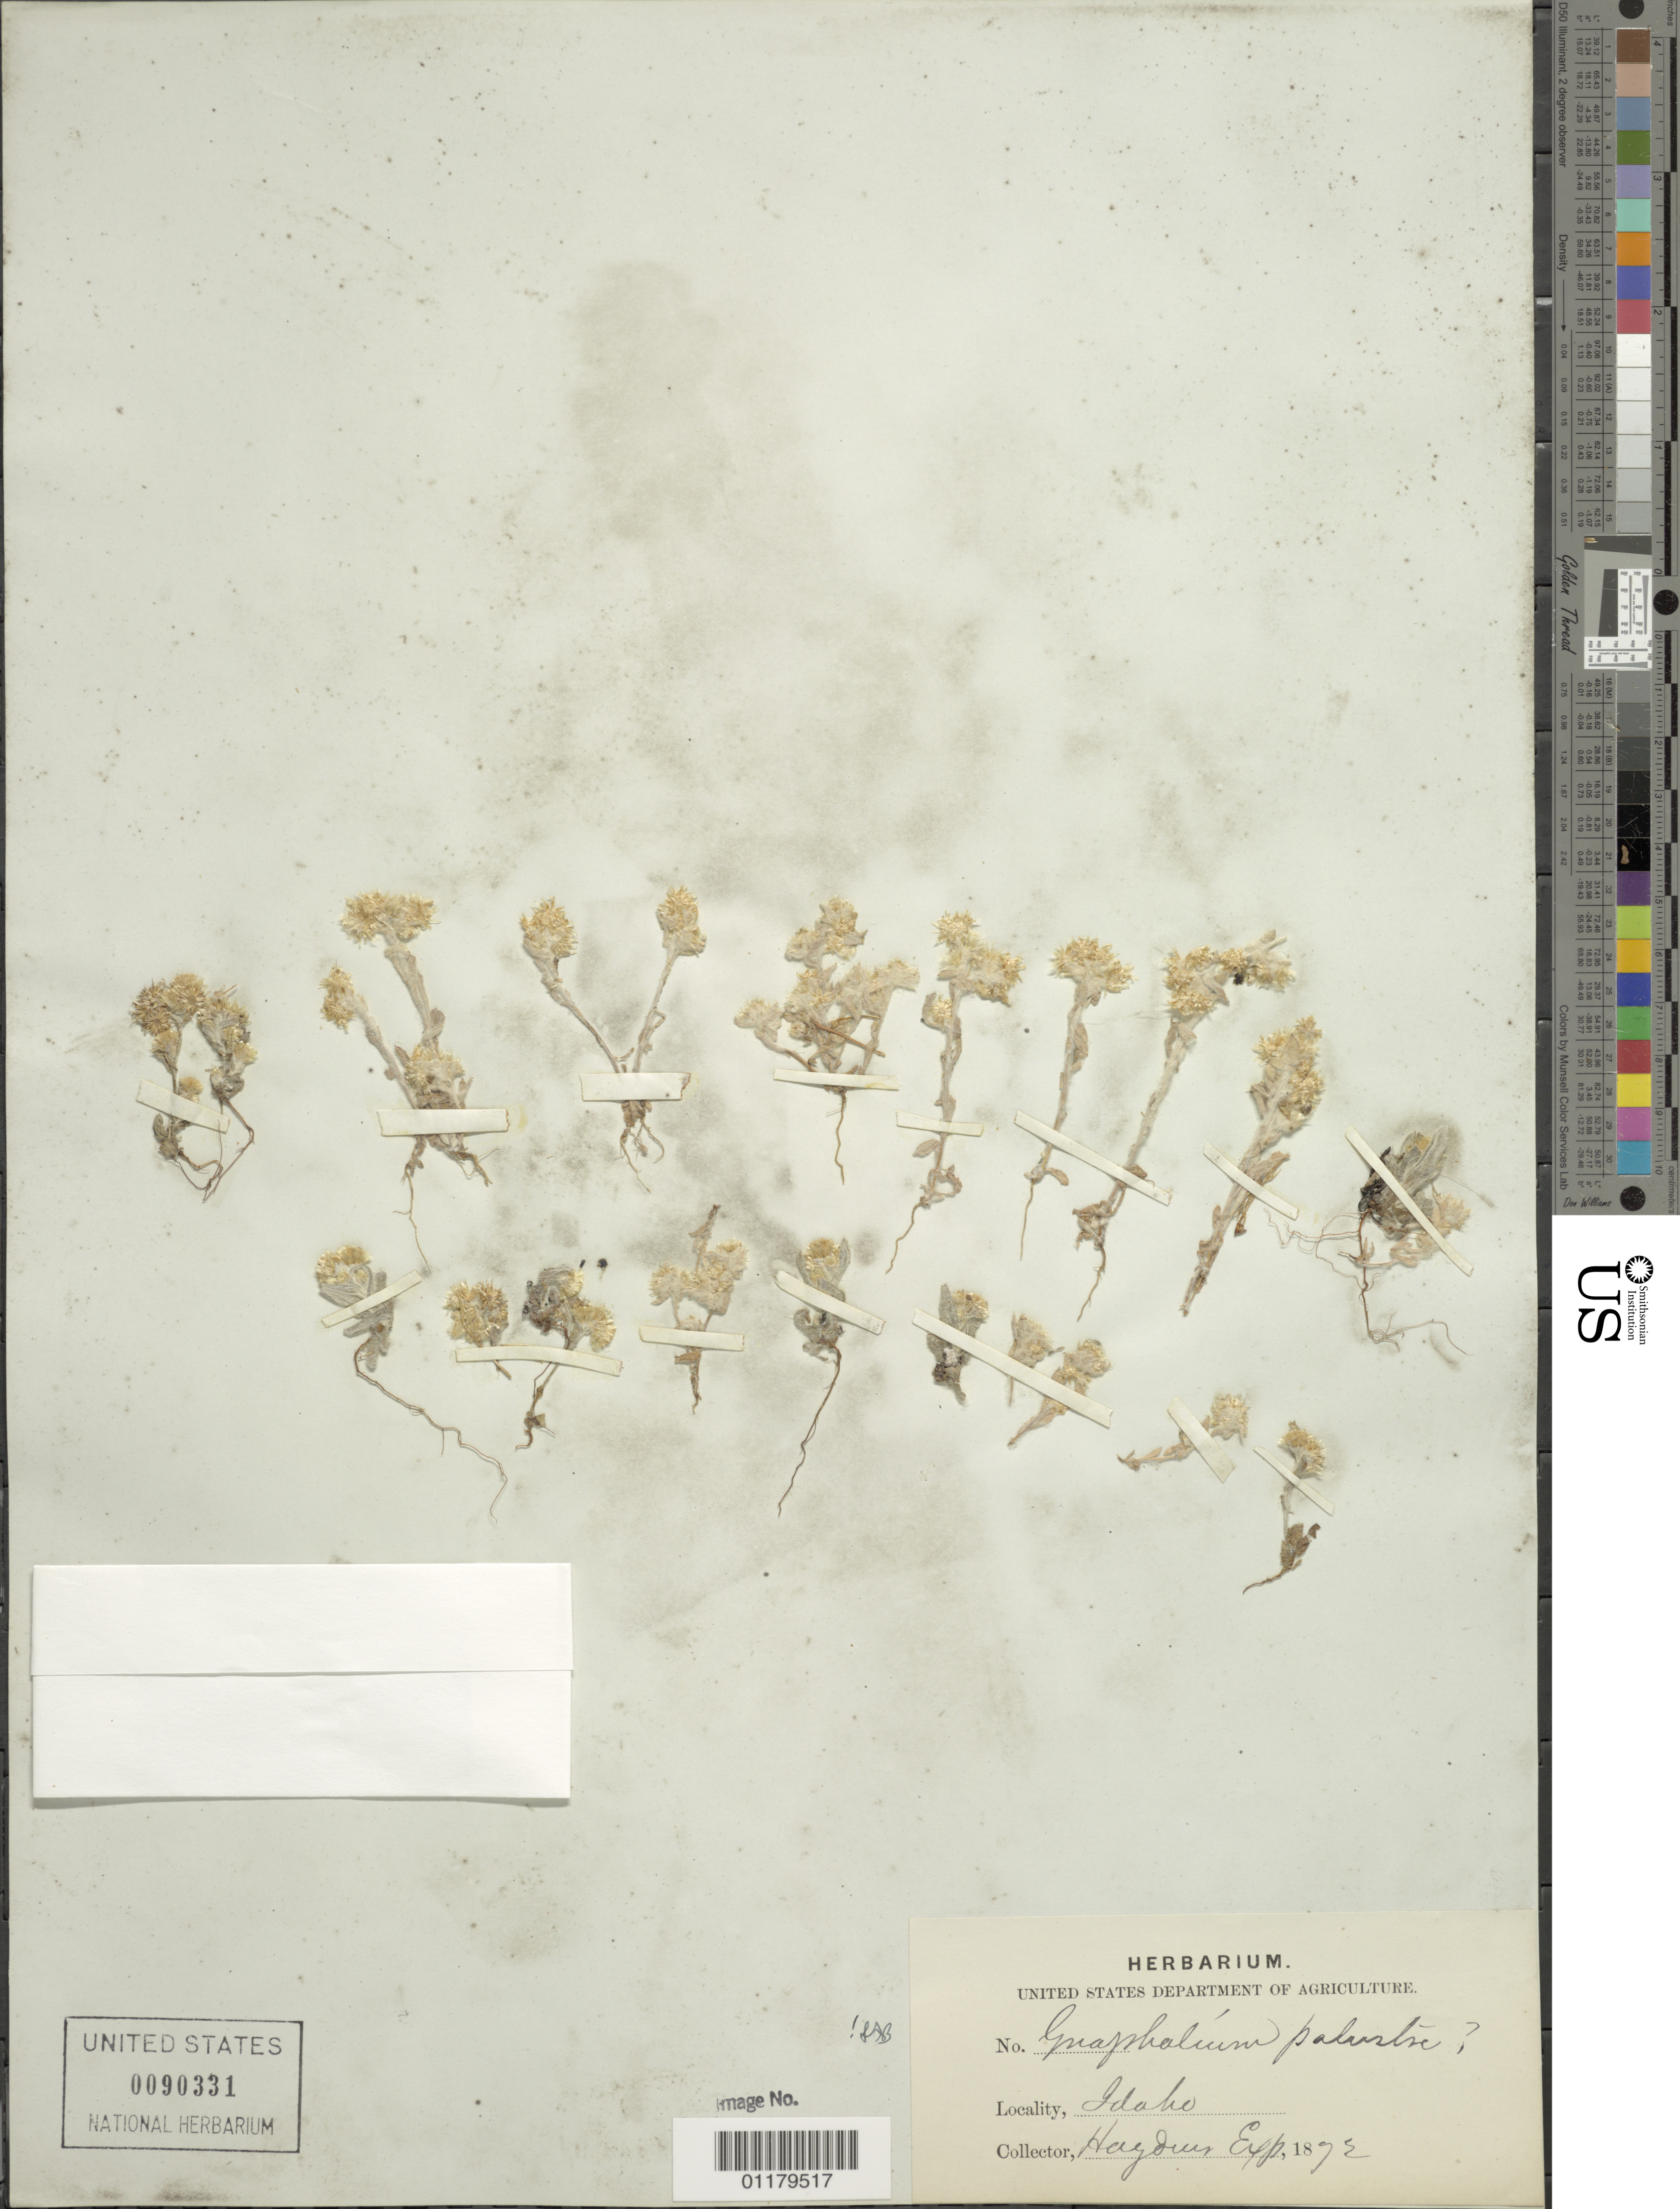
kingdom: Plantae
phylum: Tracheophyta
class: Magnoliopsida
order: Asterales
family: Asteraceae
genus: Gnaphalium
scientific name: Gnaphalium palustre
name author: Nutt.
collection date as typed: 1872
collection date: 1872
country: United States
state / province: Idaho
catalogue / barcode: US 90331